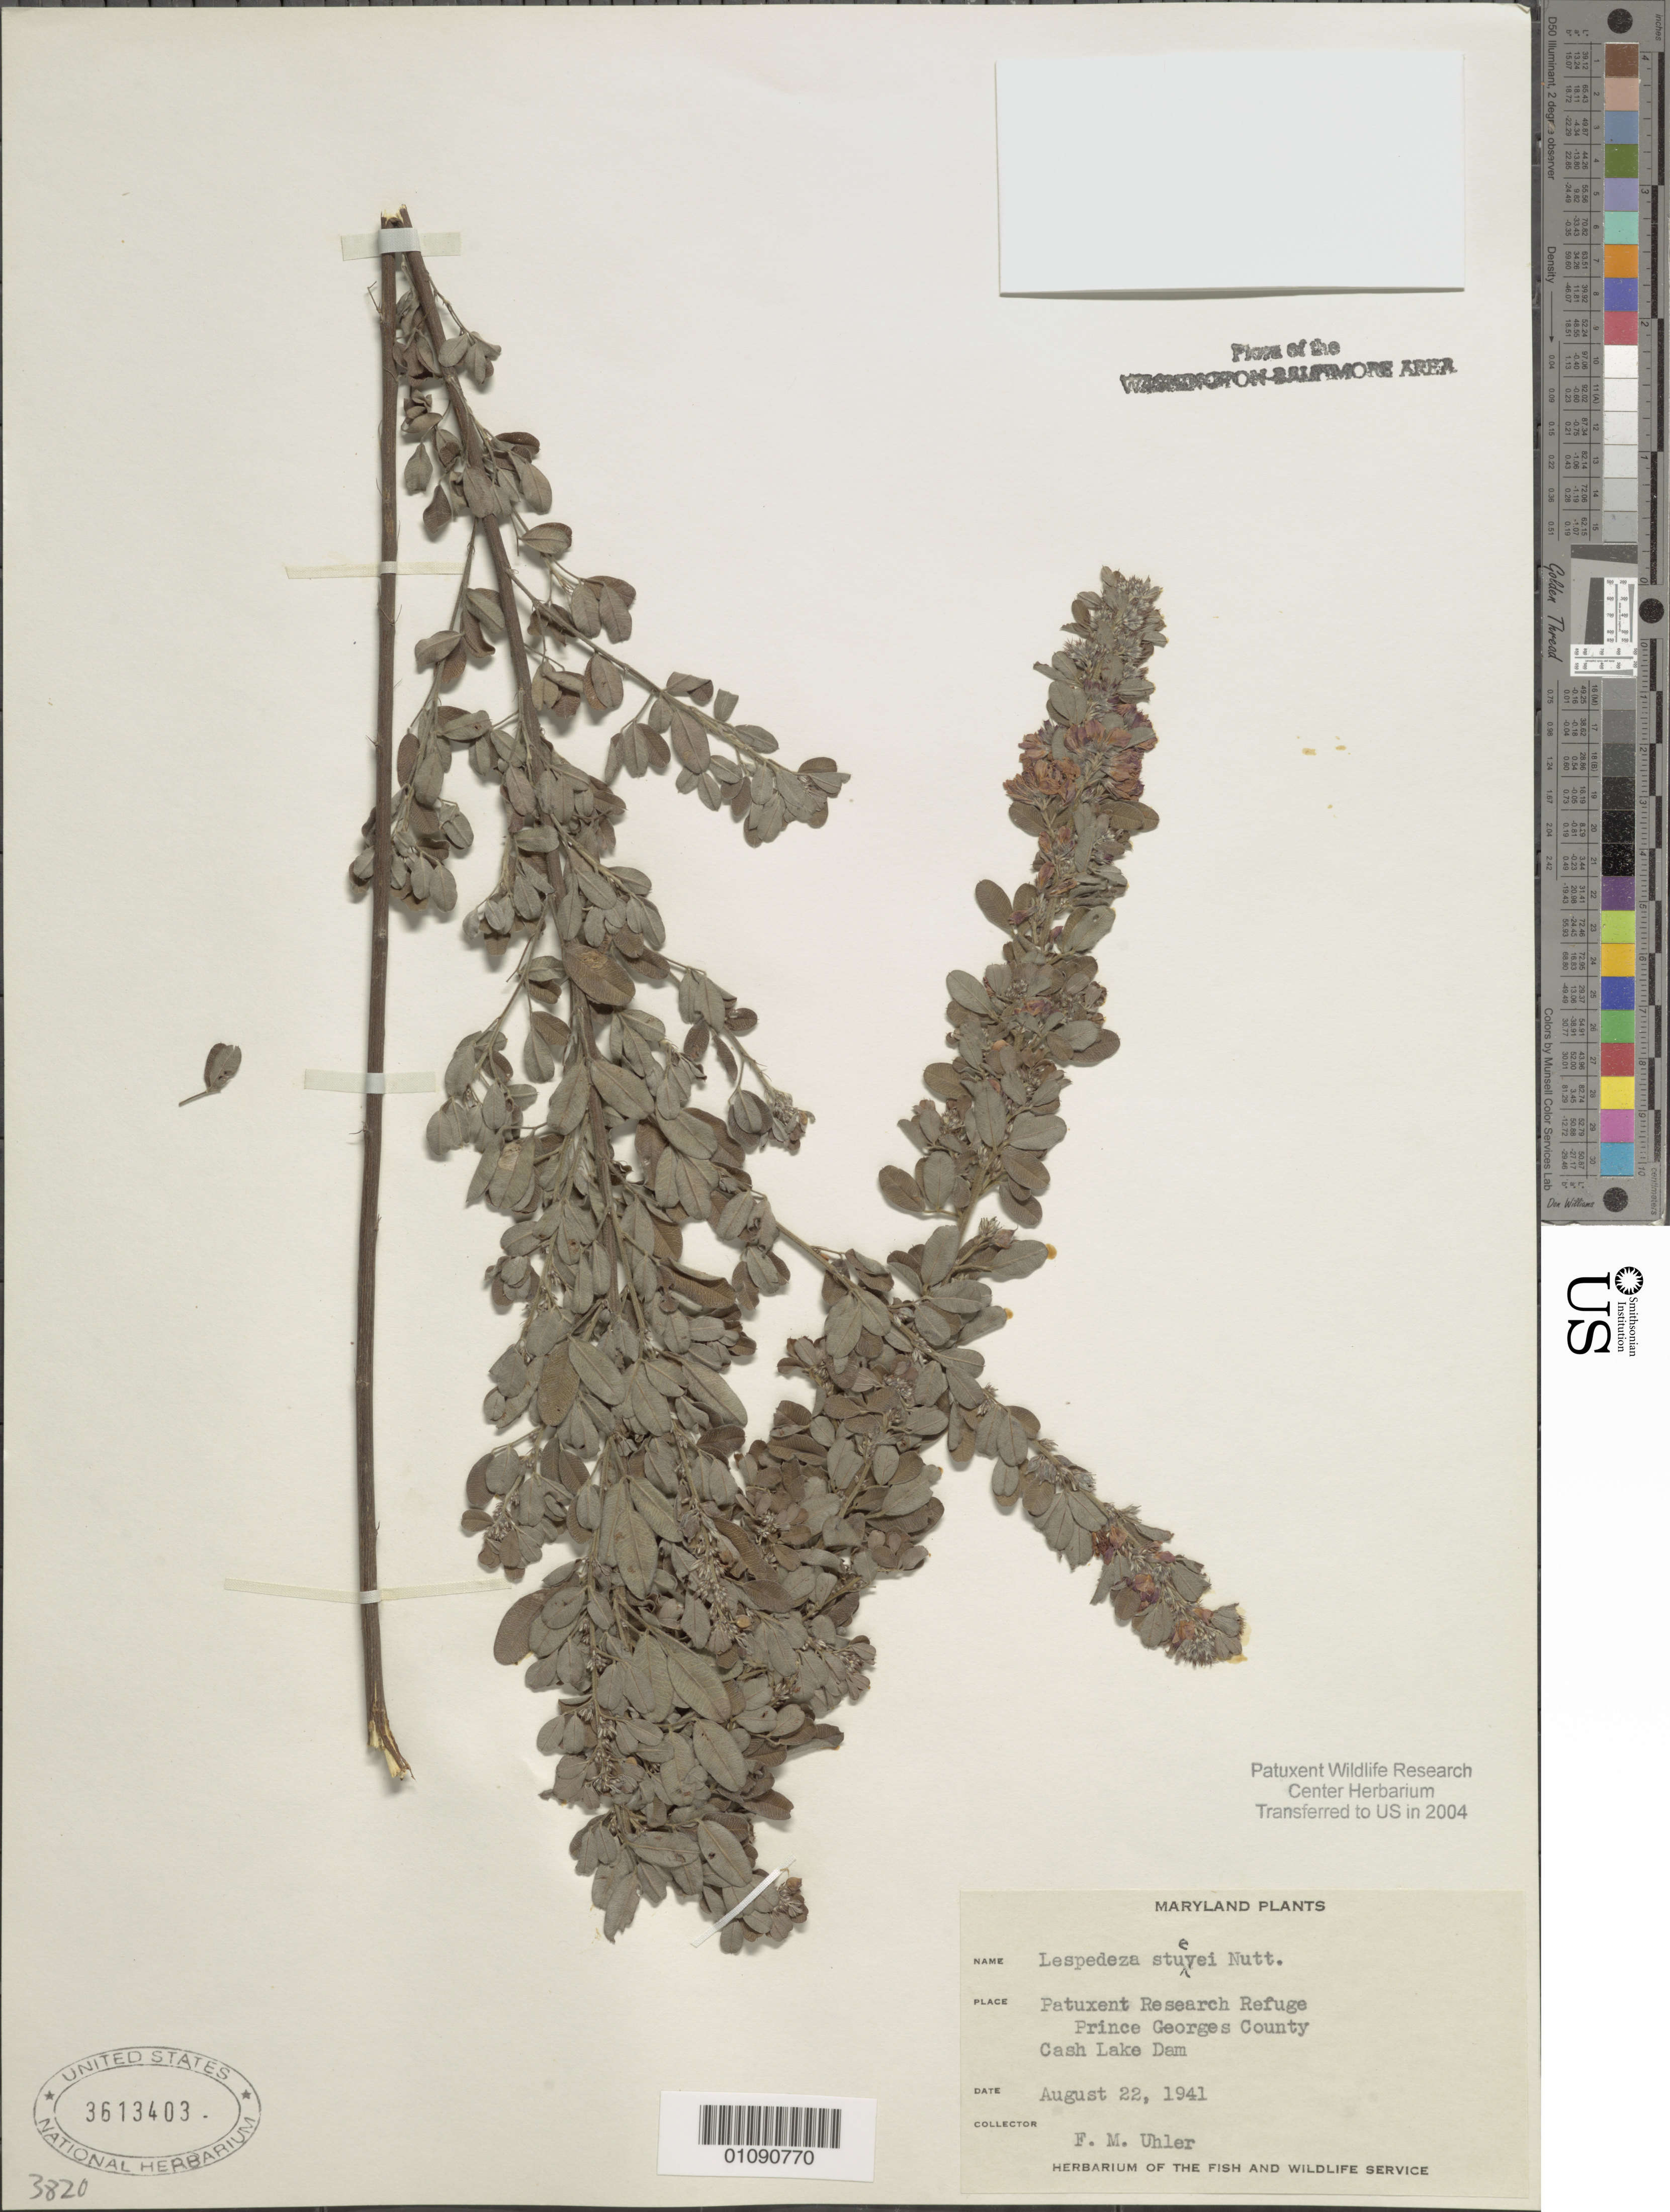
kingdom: Plantae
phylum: Tracheophyta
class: Magnoliopsida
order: Fabales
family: Fabaceae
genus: Lespedeza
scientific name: Lespedeza stuevei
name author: Nutt.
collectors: F. M. Uhler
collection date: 1941-08-22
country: United States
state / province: Maryland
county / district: Prince George's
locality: Patuxent Wildlife Refuge, Cash Lake dam.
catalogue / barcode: US 3613403